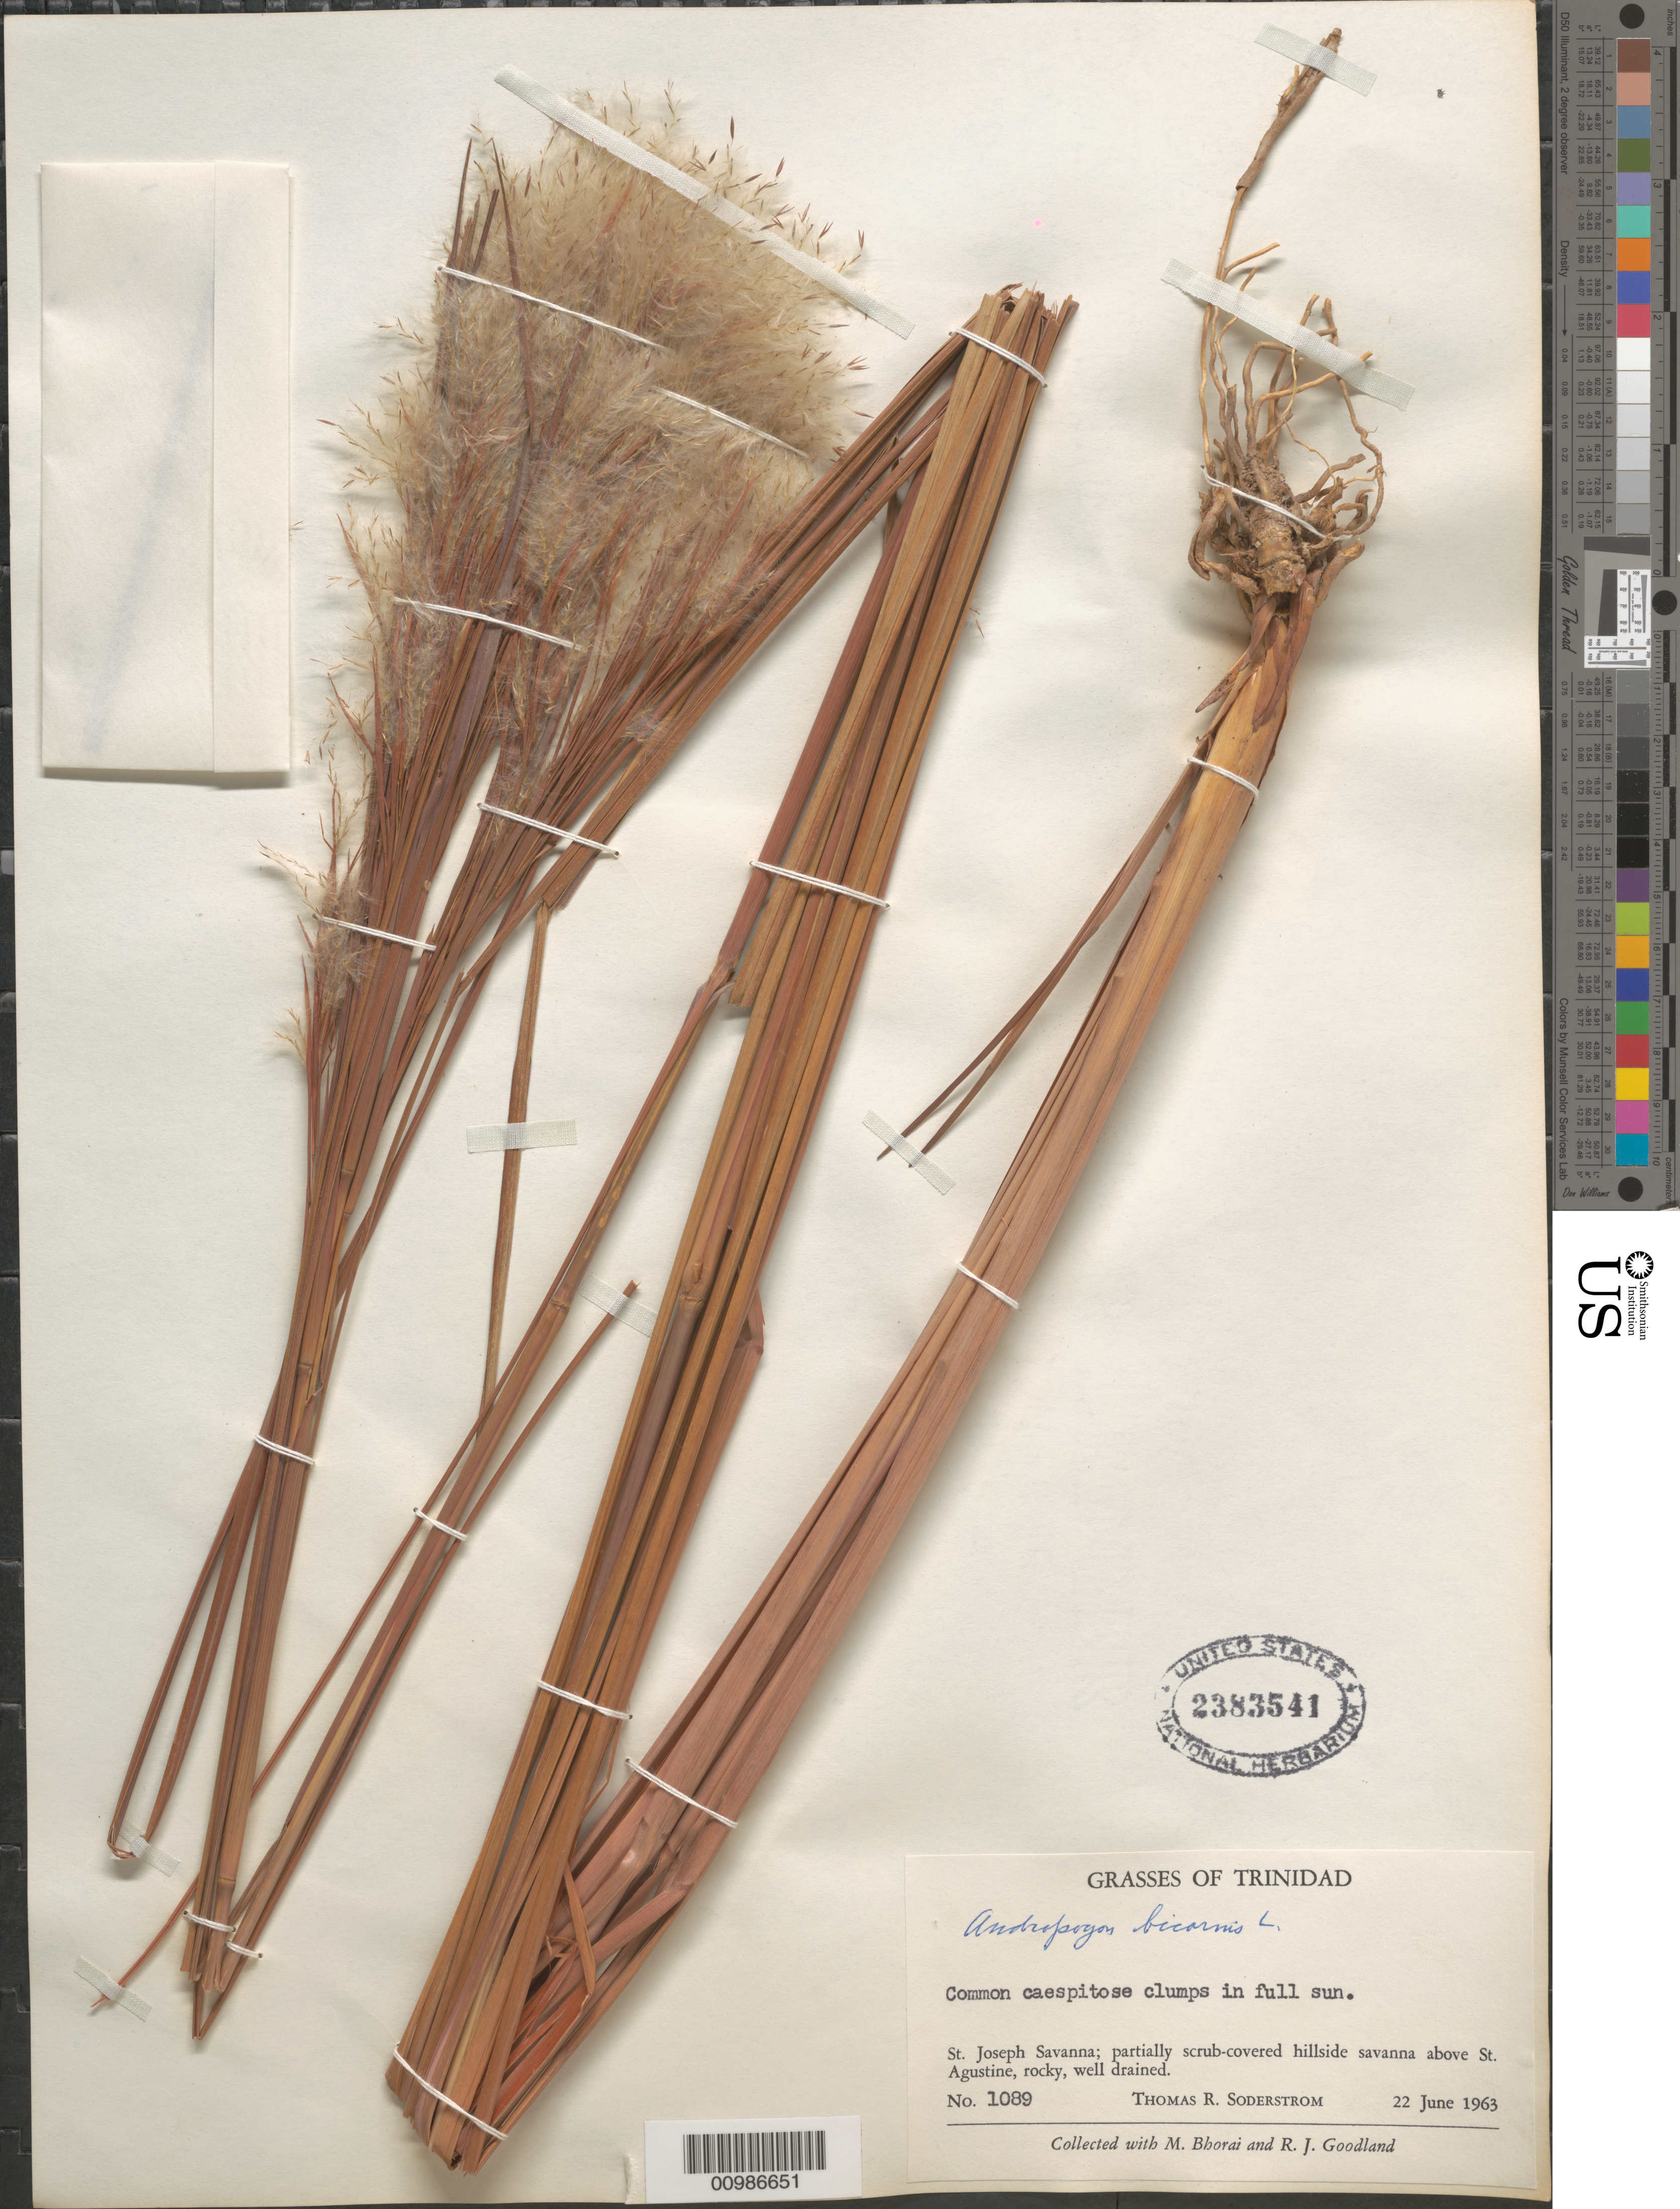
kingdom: Plantae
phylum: Tracheophyta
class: Liliopsida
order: Poales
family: Poaceae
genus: Andropogon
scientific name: Andropogon bicornis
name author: L.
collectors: T. R. Soderstrom, M. Bhorai & R. Goodland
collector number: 1089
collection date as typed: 22 Jun 1963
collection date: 1963-06-22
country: Trinidad and Tobago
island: Trinidad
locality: St. Augustine, St. Joseph Savanna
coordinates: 0 N, 0 E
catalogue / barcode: US 2383541